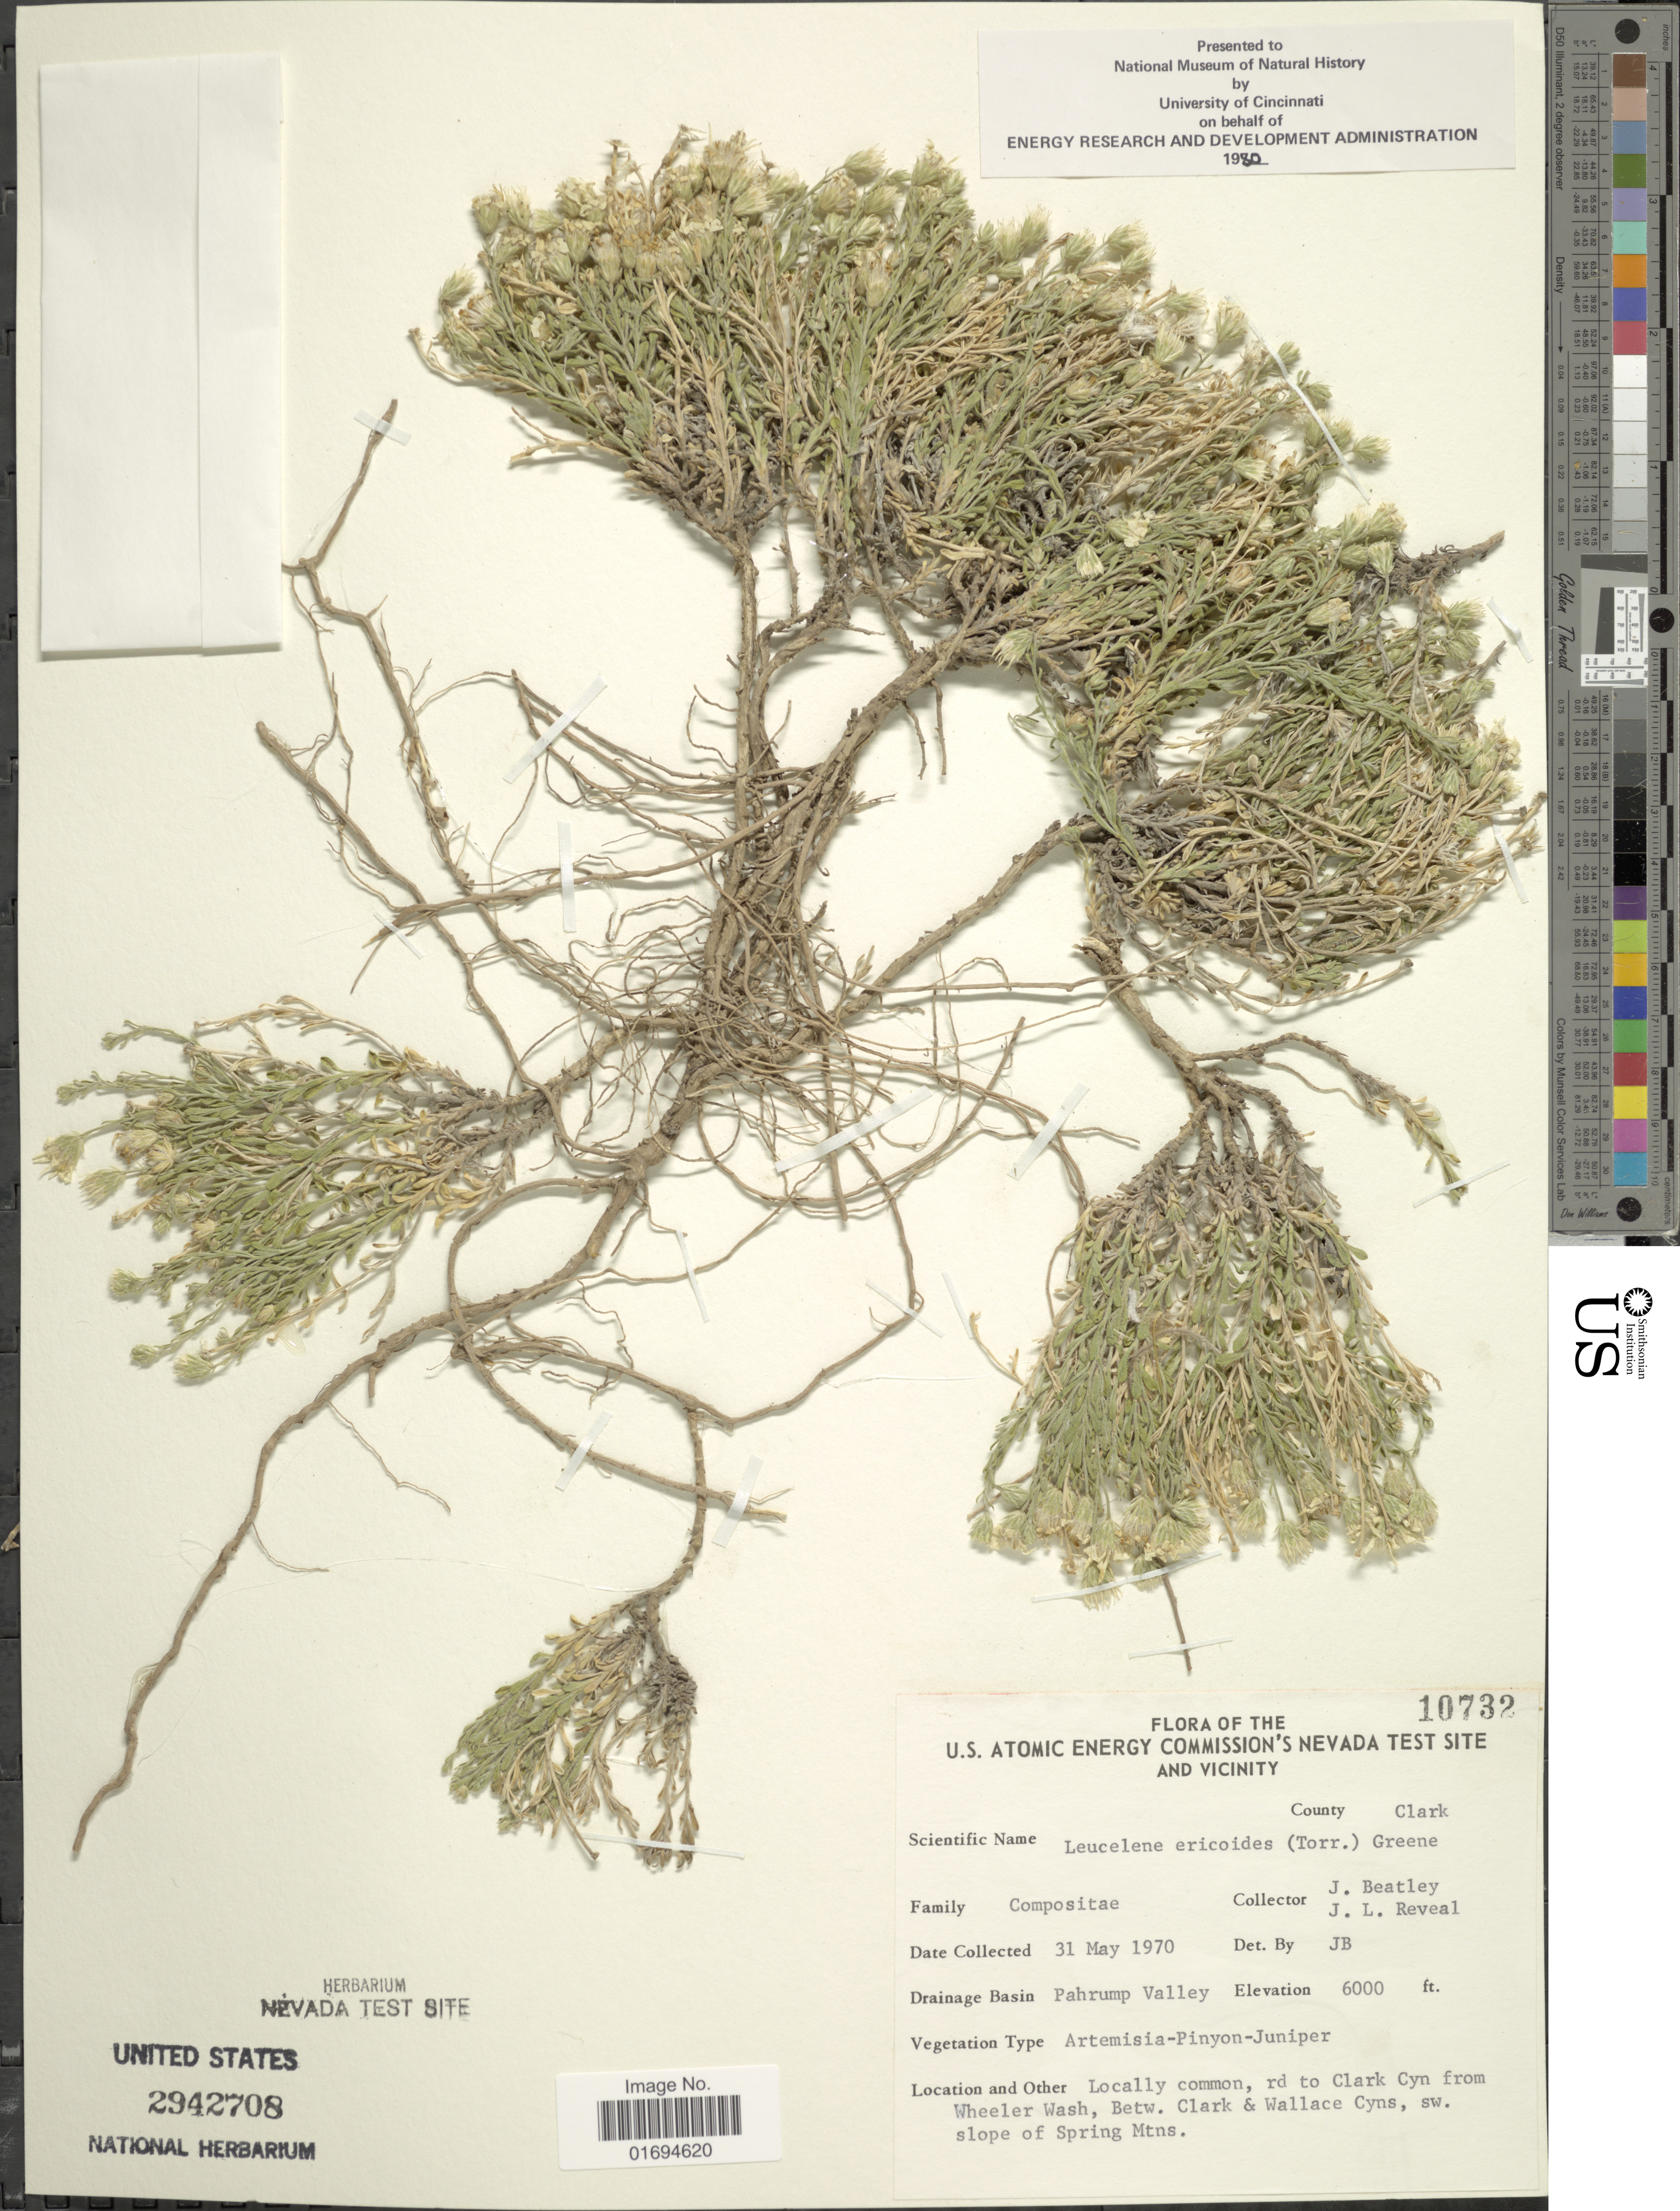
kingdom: Plantae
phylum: Tracheophyta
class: Magnoliopsida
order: Asterales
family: Asteraceae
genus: Chaetopappa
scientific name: Chaetopappa ericoides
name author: (Torr.) G.L. Nesom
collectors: J. C. Beatley & J. L. Reveal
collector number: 10732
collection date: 1970-05-31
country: United States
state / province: Nevada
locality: U.S. Atomic Energy Commission's Nevada Test site and vicinity, County Clark, rd to Clark Cyn from Wheeler Wash, Betw. Clark & Wallace Cyns, sw. slope of Spring Mtns.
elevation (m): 1829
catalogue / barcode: US 2942708